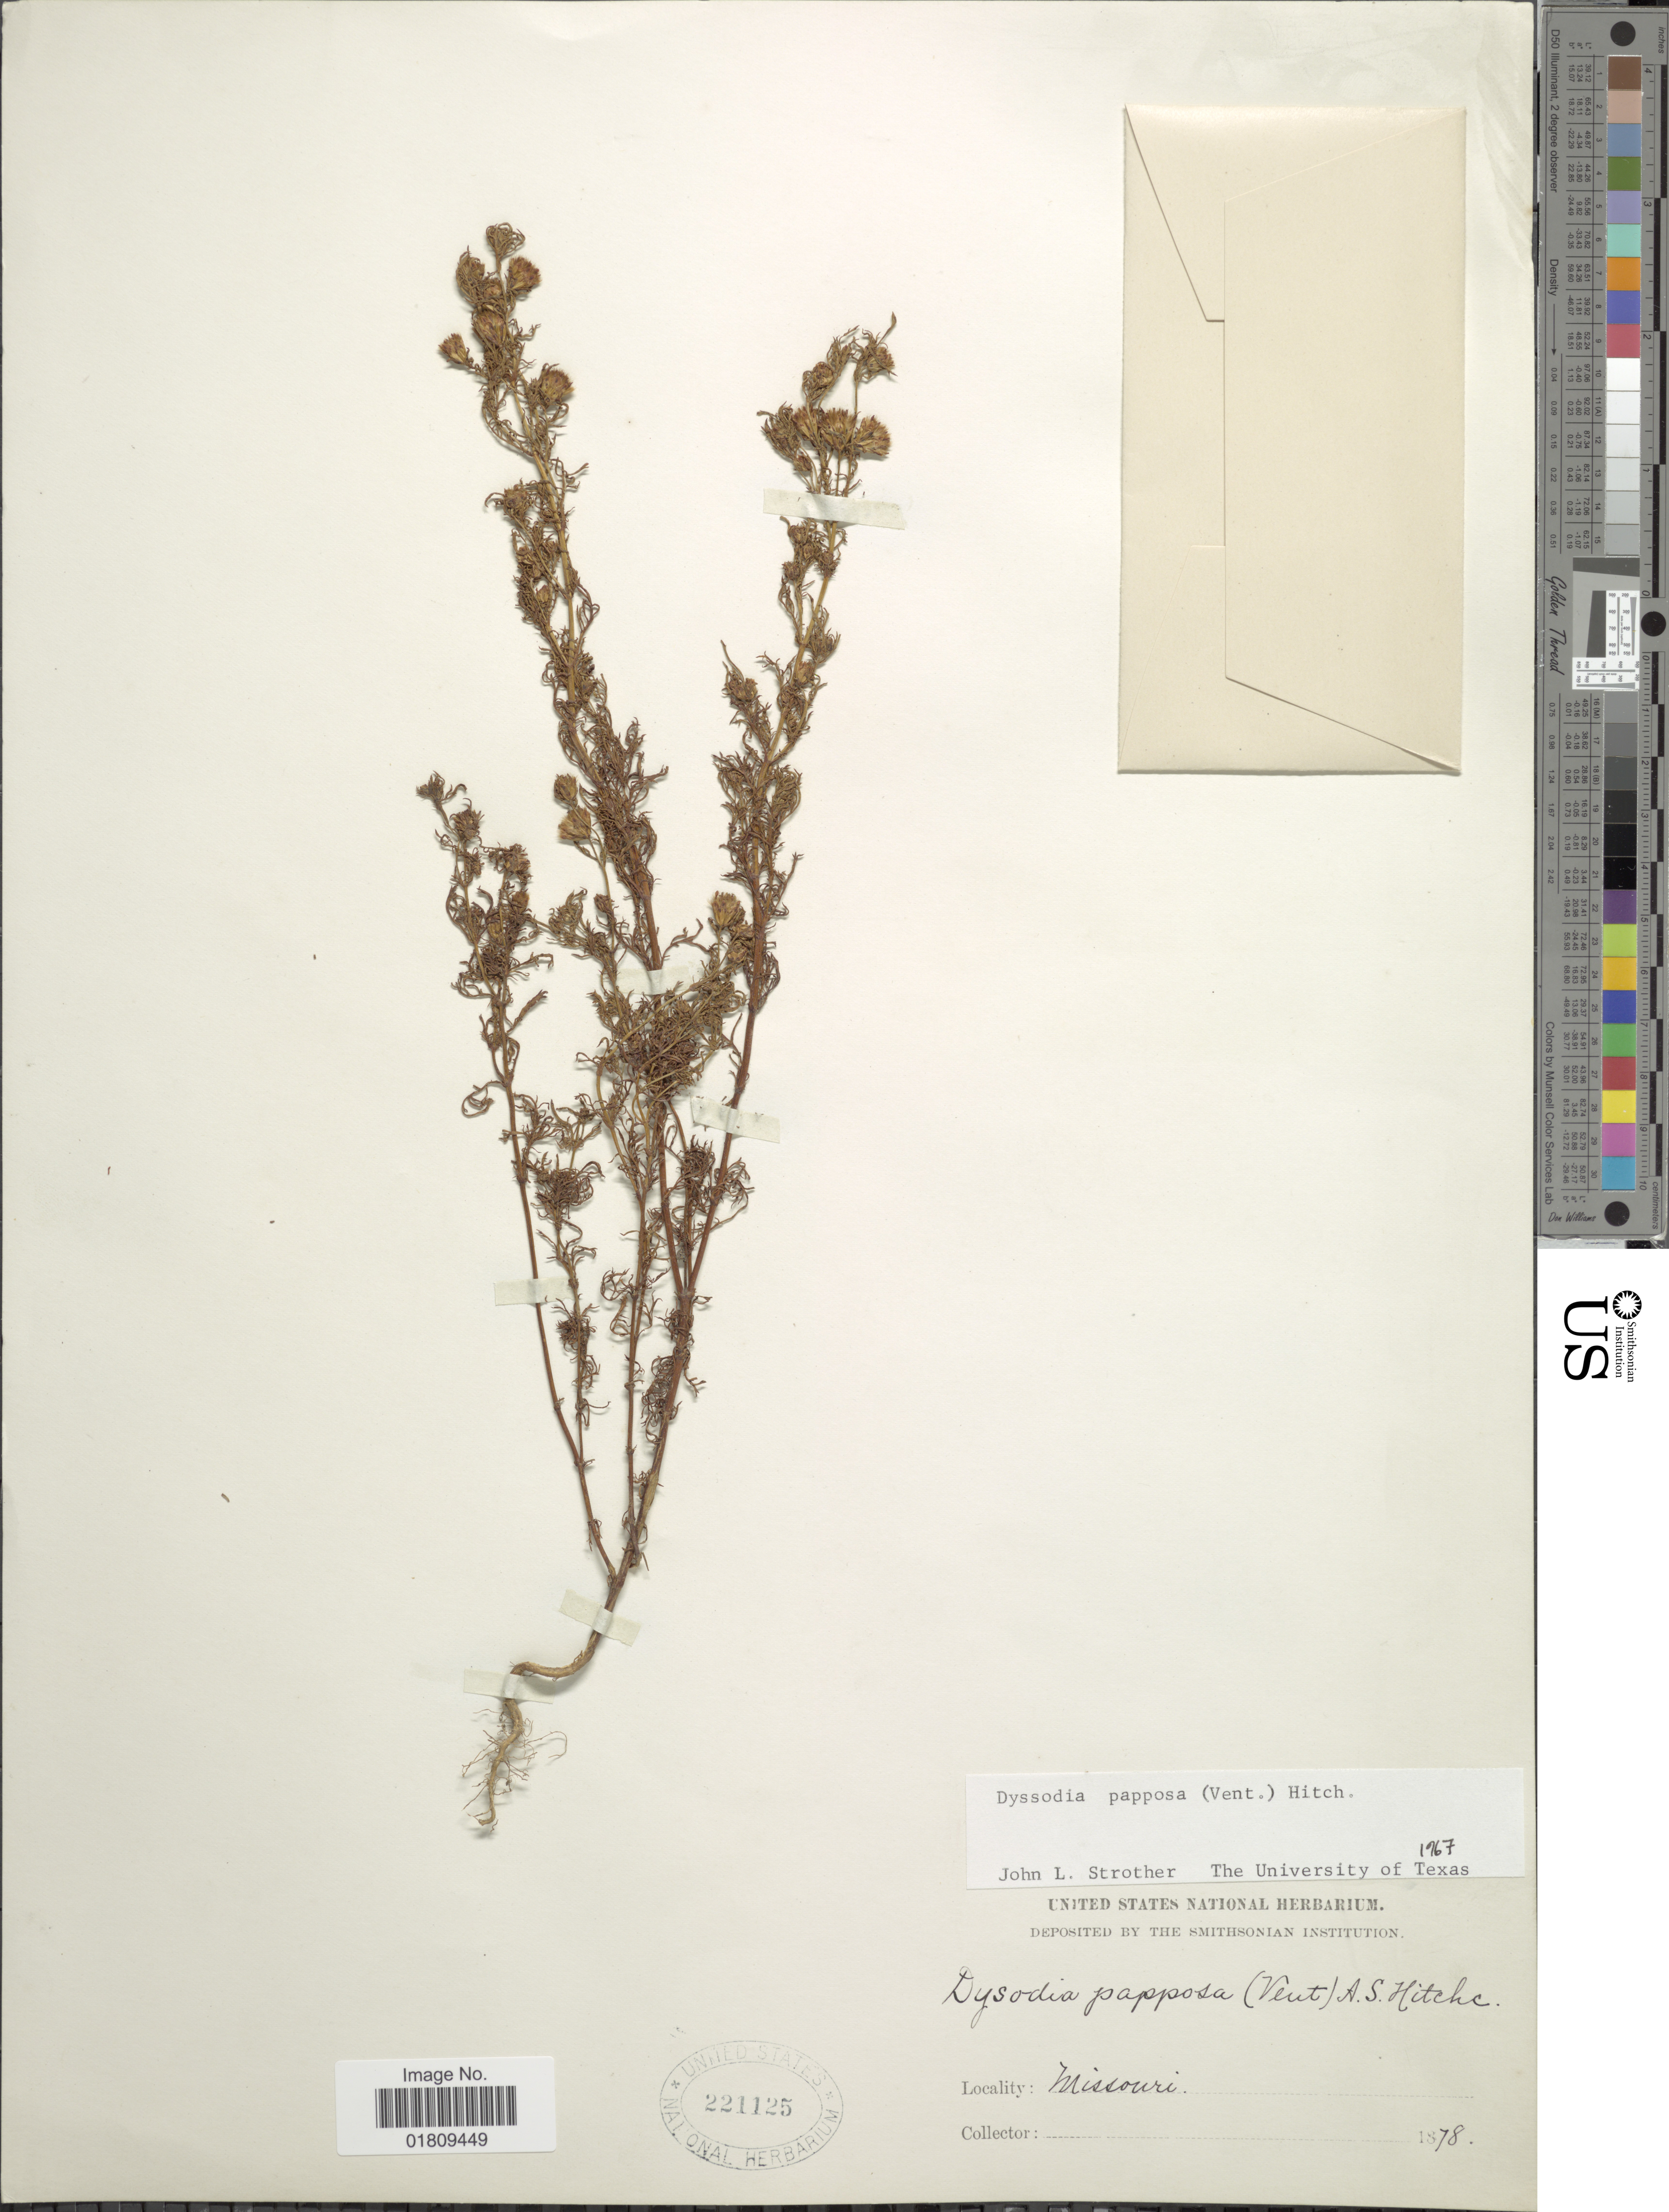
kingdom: Plantae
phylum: Tracheophyta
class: Magnoliopsida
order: Asterales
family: Asteraceae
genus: Dyssodia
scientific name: Dyssodia papposa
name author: (Vent.) Hitchc.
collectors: U.S. National Herbarium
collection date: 1878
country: United States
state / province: Missouri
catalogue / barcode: US 221125